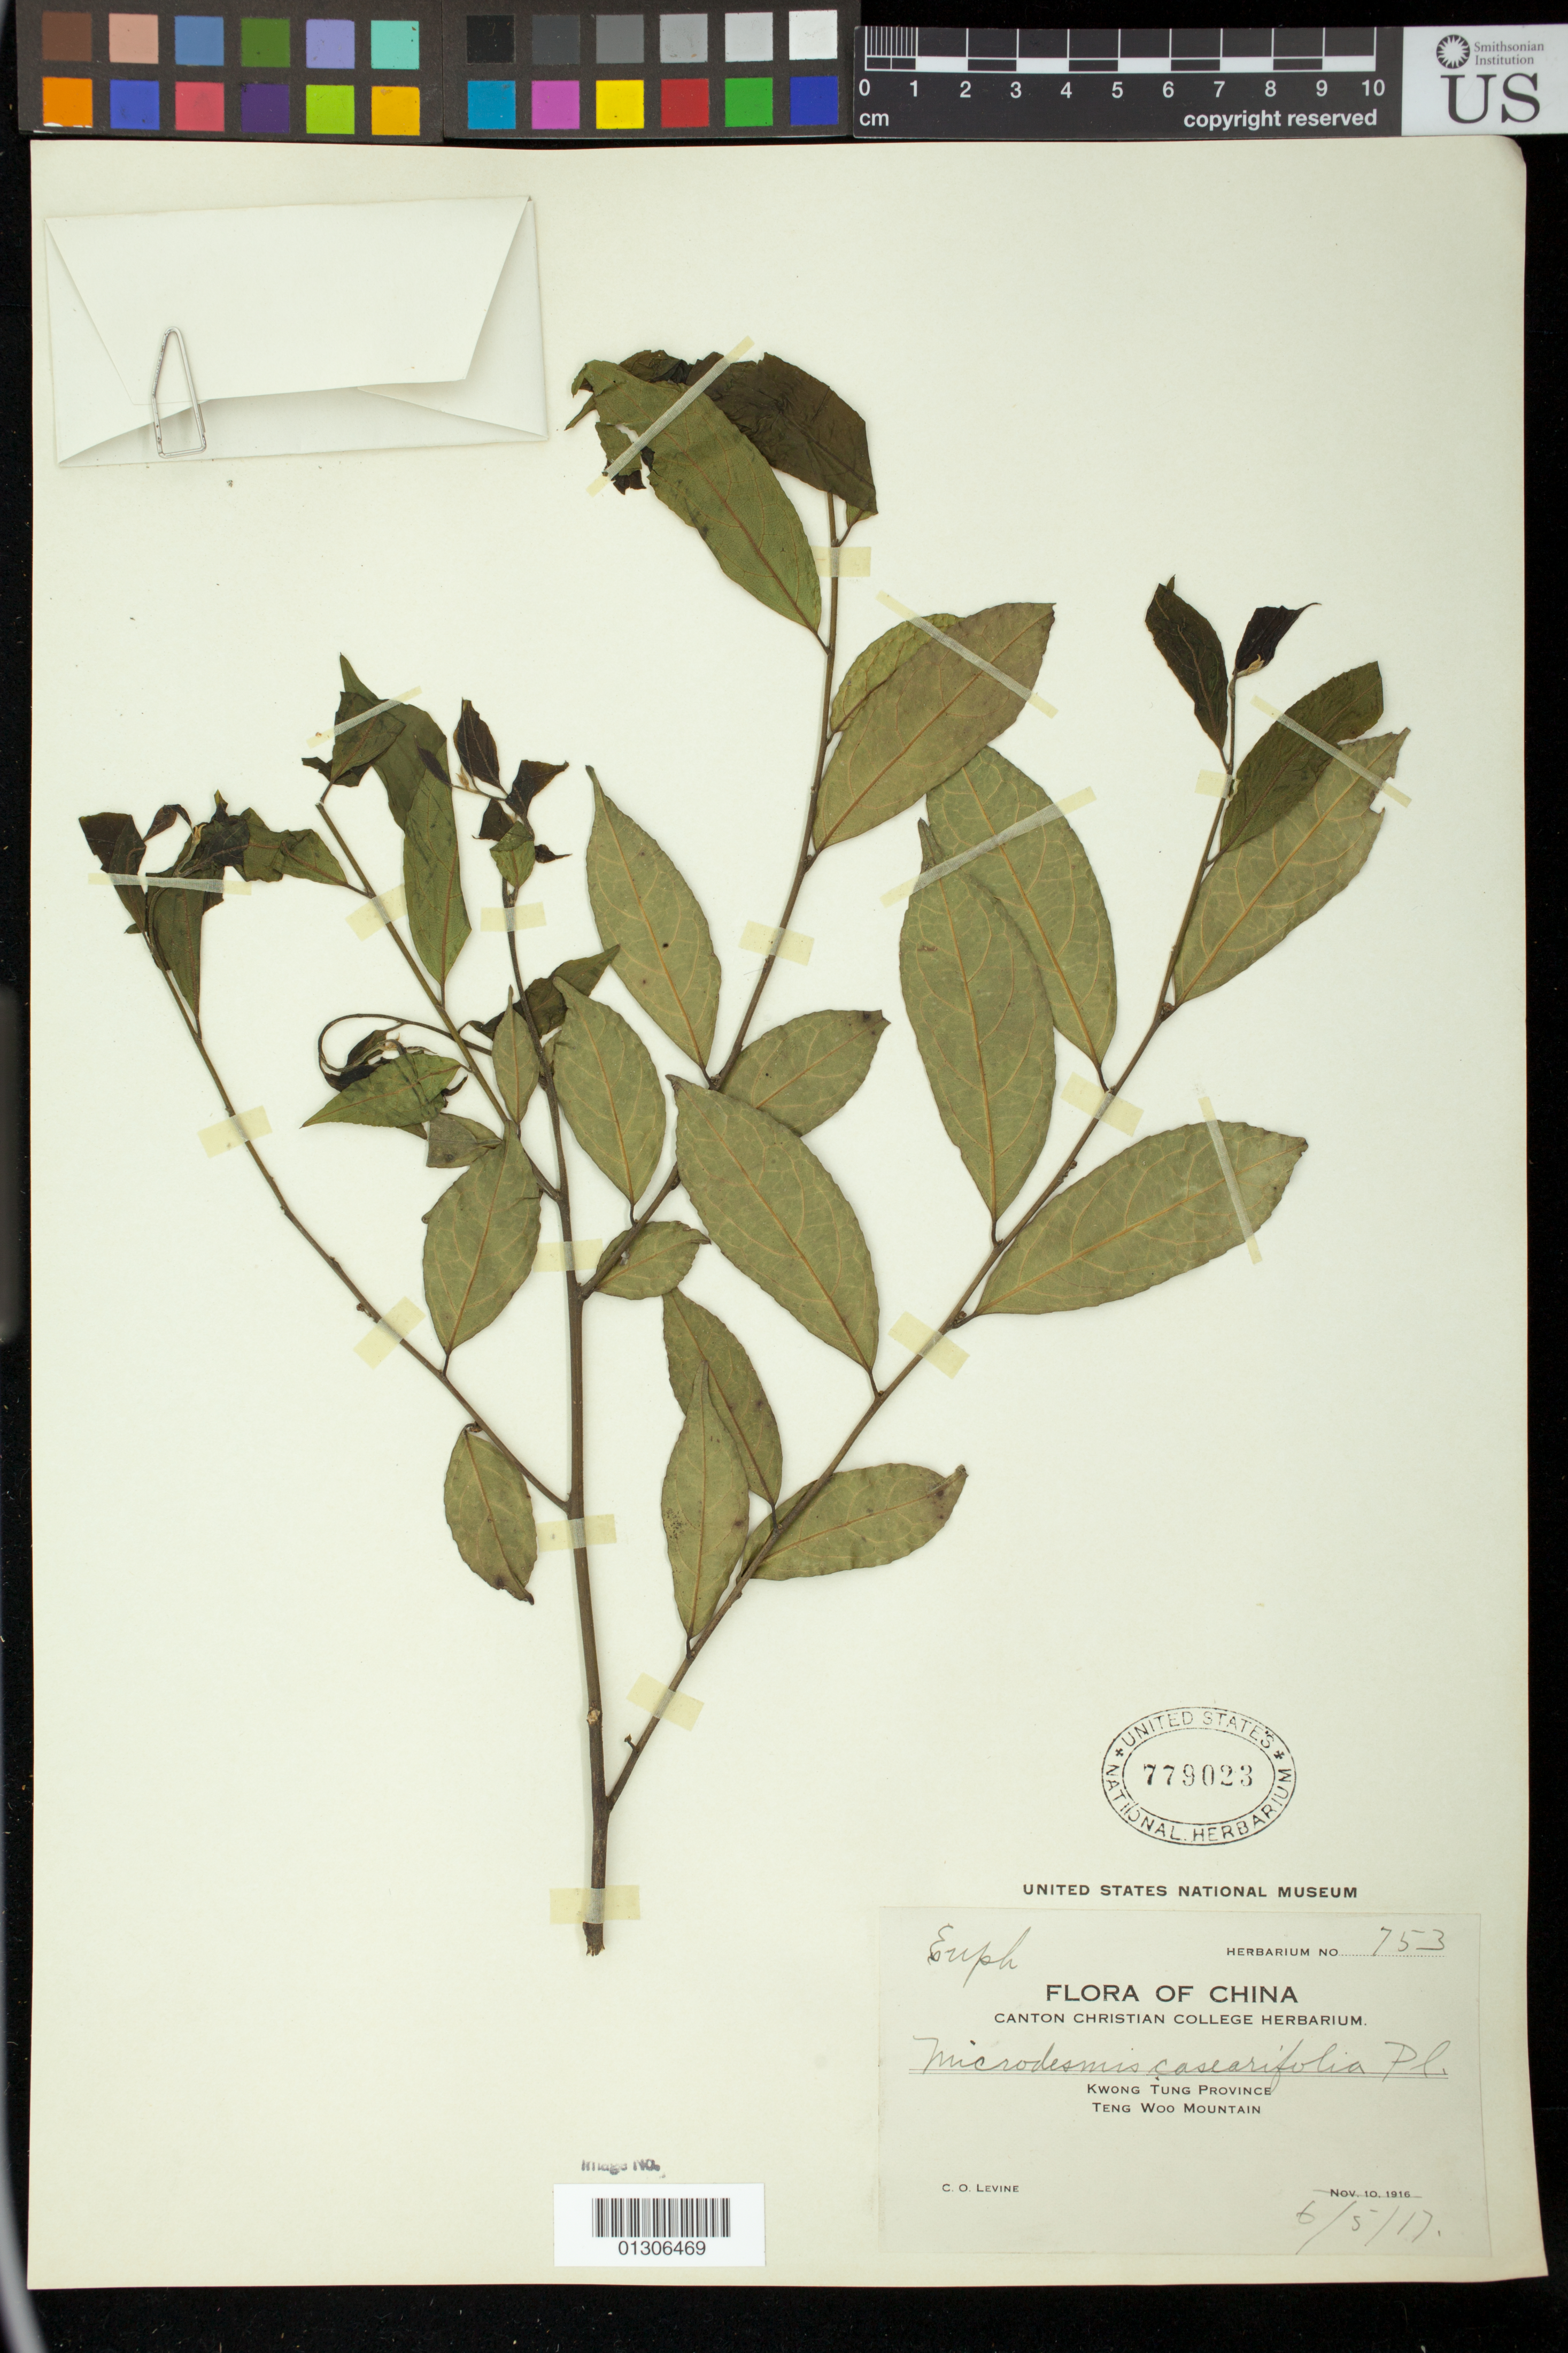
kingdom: Plantae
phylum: Tracheophyta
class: Magnoliopsida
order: Malpighiales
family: Pandaceae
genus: Microdesmis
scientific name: Microdesmis casearifolia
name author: Planch. & Hook.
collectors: C. O. Levine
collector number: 753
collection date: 1917-05-06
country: China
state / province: Guangdong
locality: Kwong Tung Province [Kwangtung Province], Teng Woo Mountain [Wutong Mountain]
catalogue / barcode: US 779023